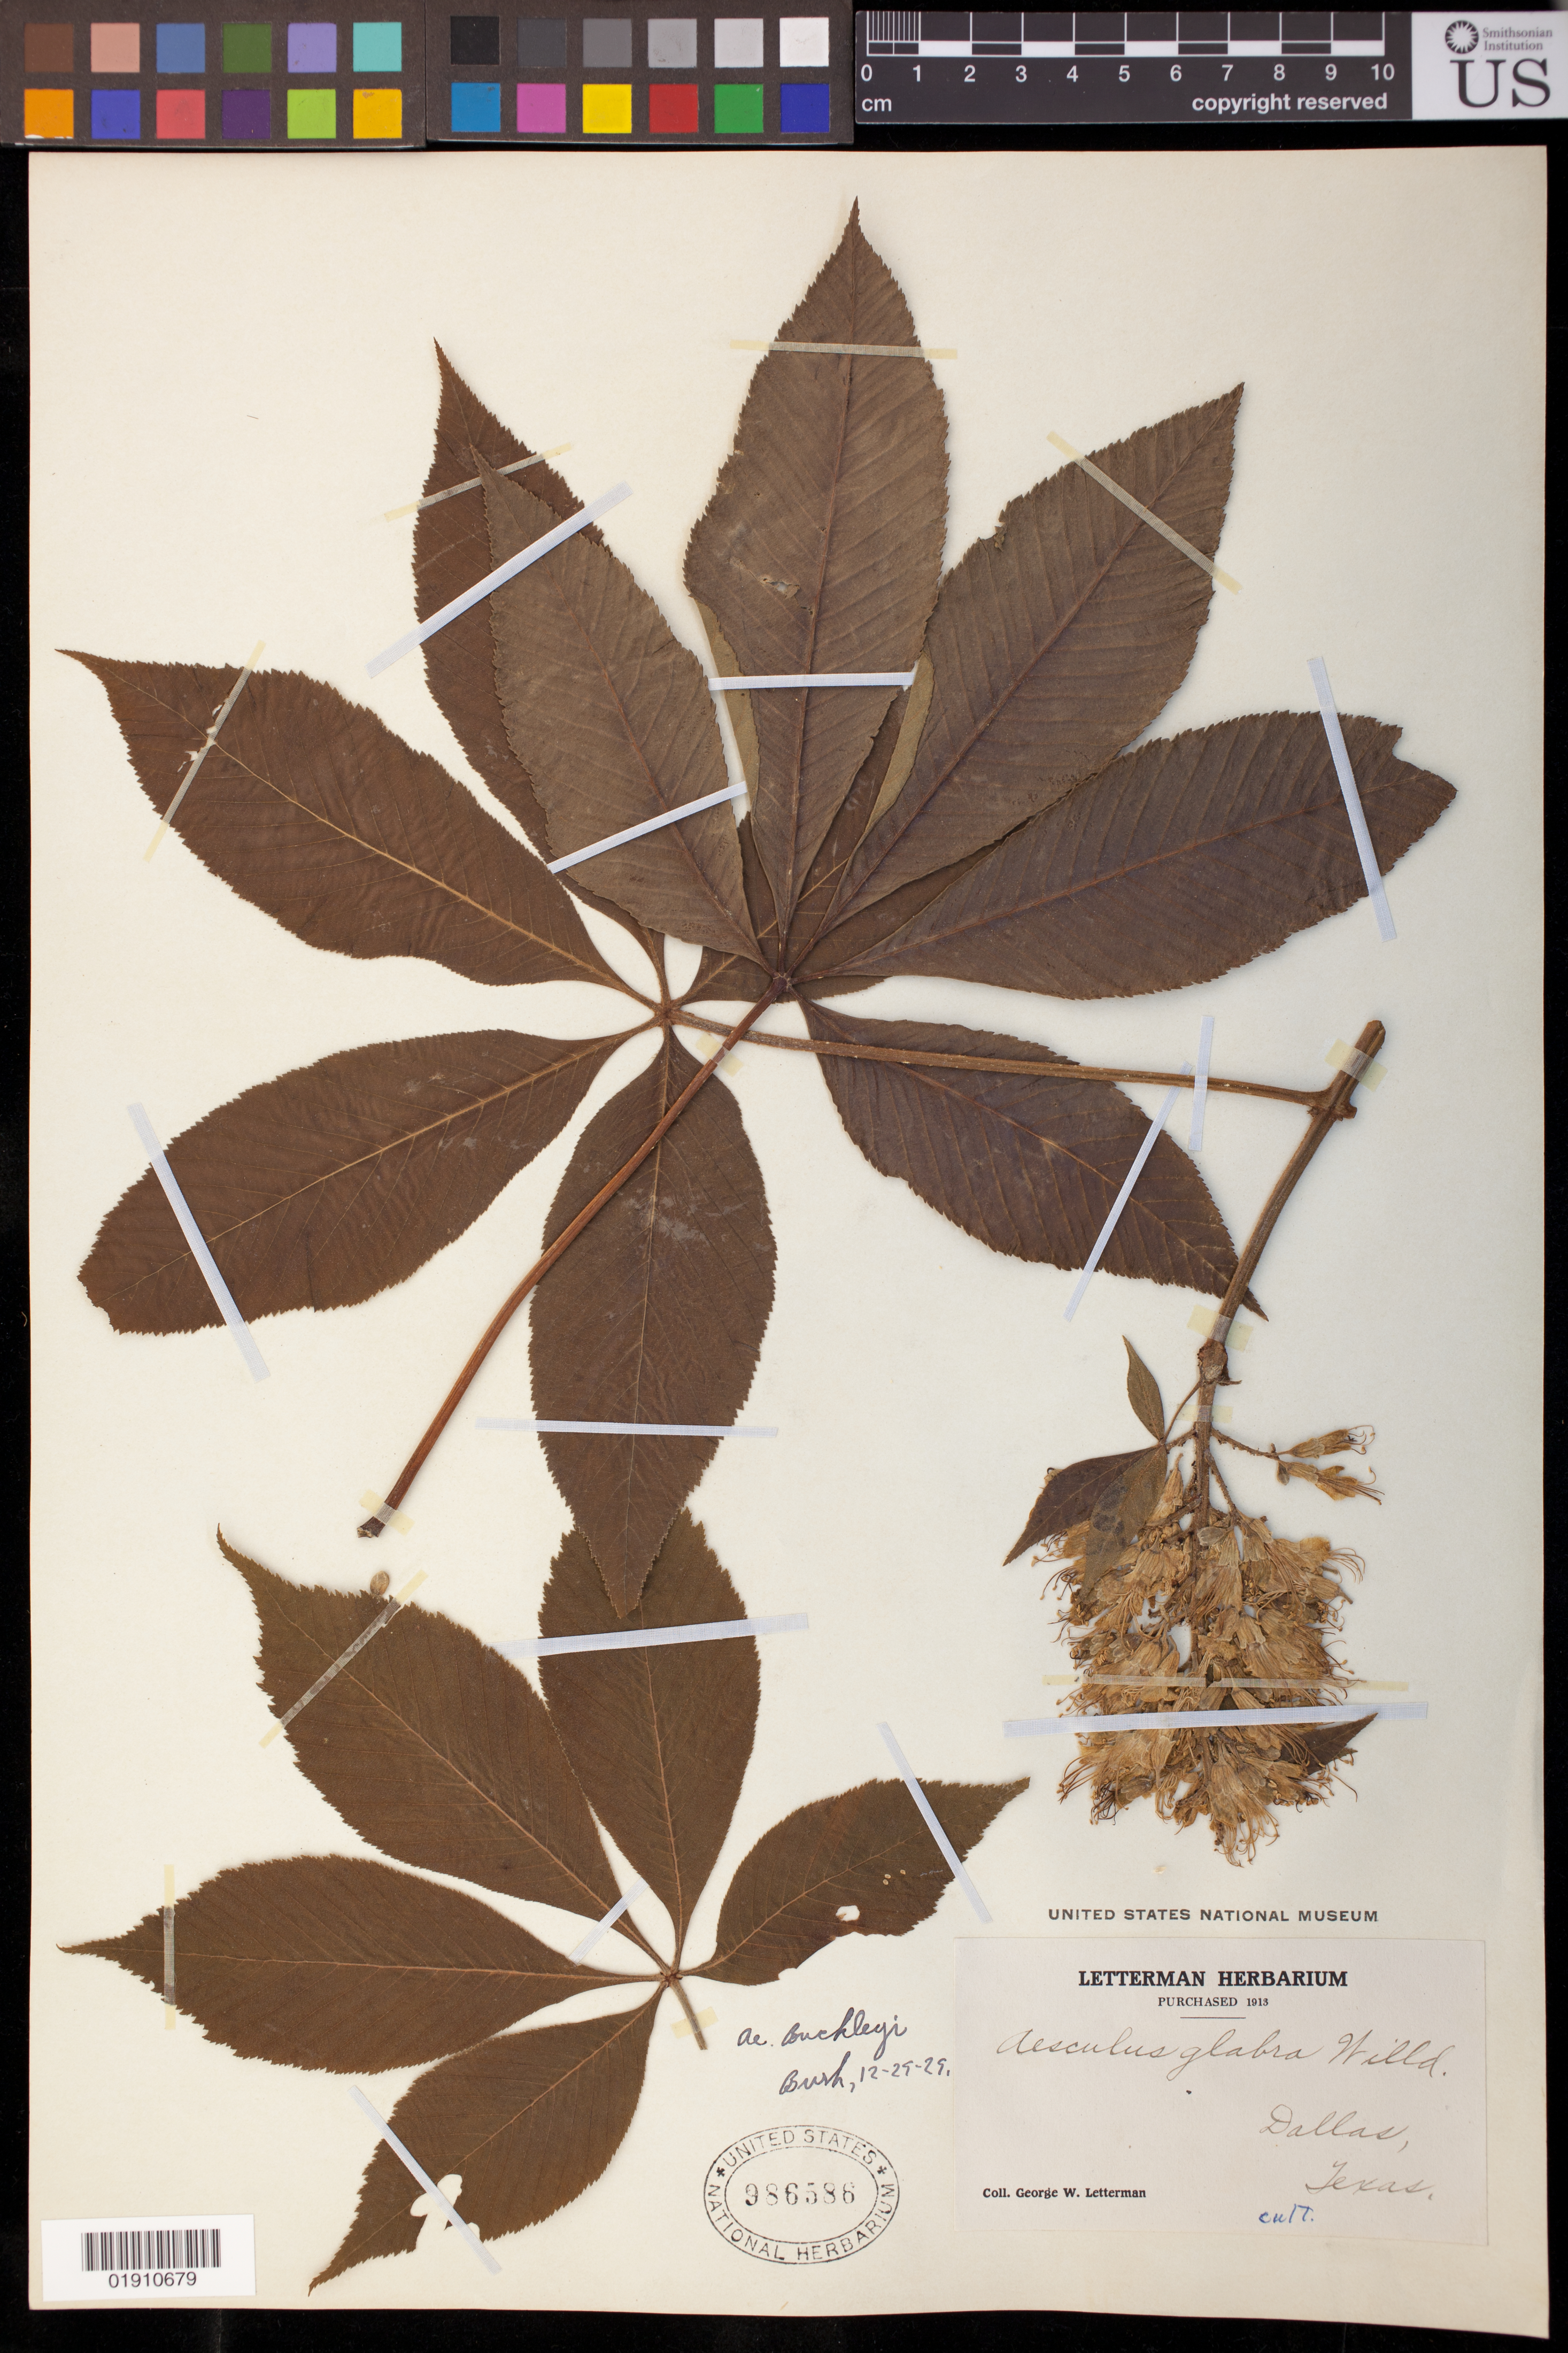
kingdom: Plantae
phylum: Tracheophyta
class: Magnoliopsida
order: Sapindales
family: Sapindaceae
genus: Aesculus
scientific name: Aesculus glabra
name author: Willd.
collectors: G. W. Letterman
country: United States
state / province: Texas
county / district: Dallas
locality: Dallas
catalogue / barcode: US 986586